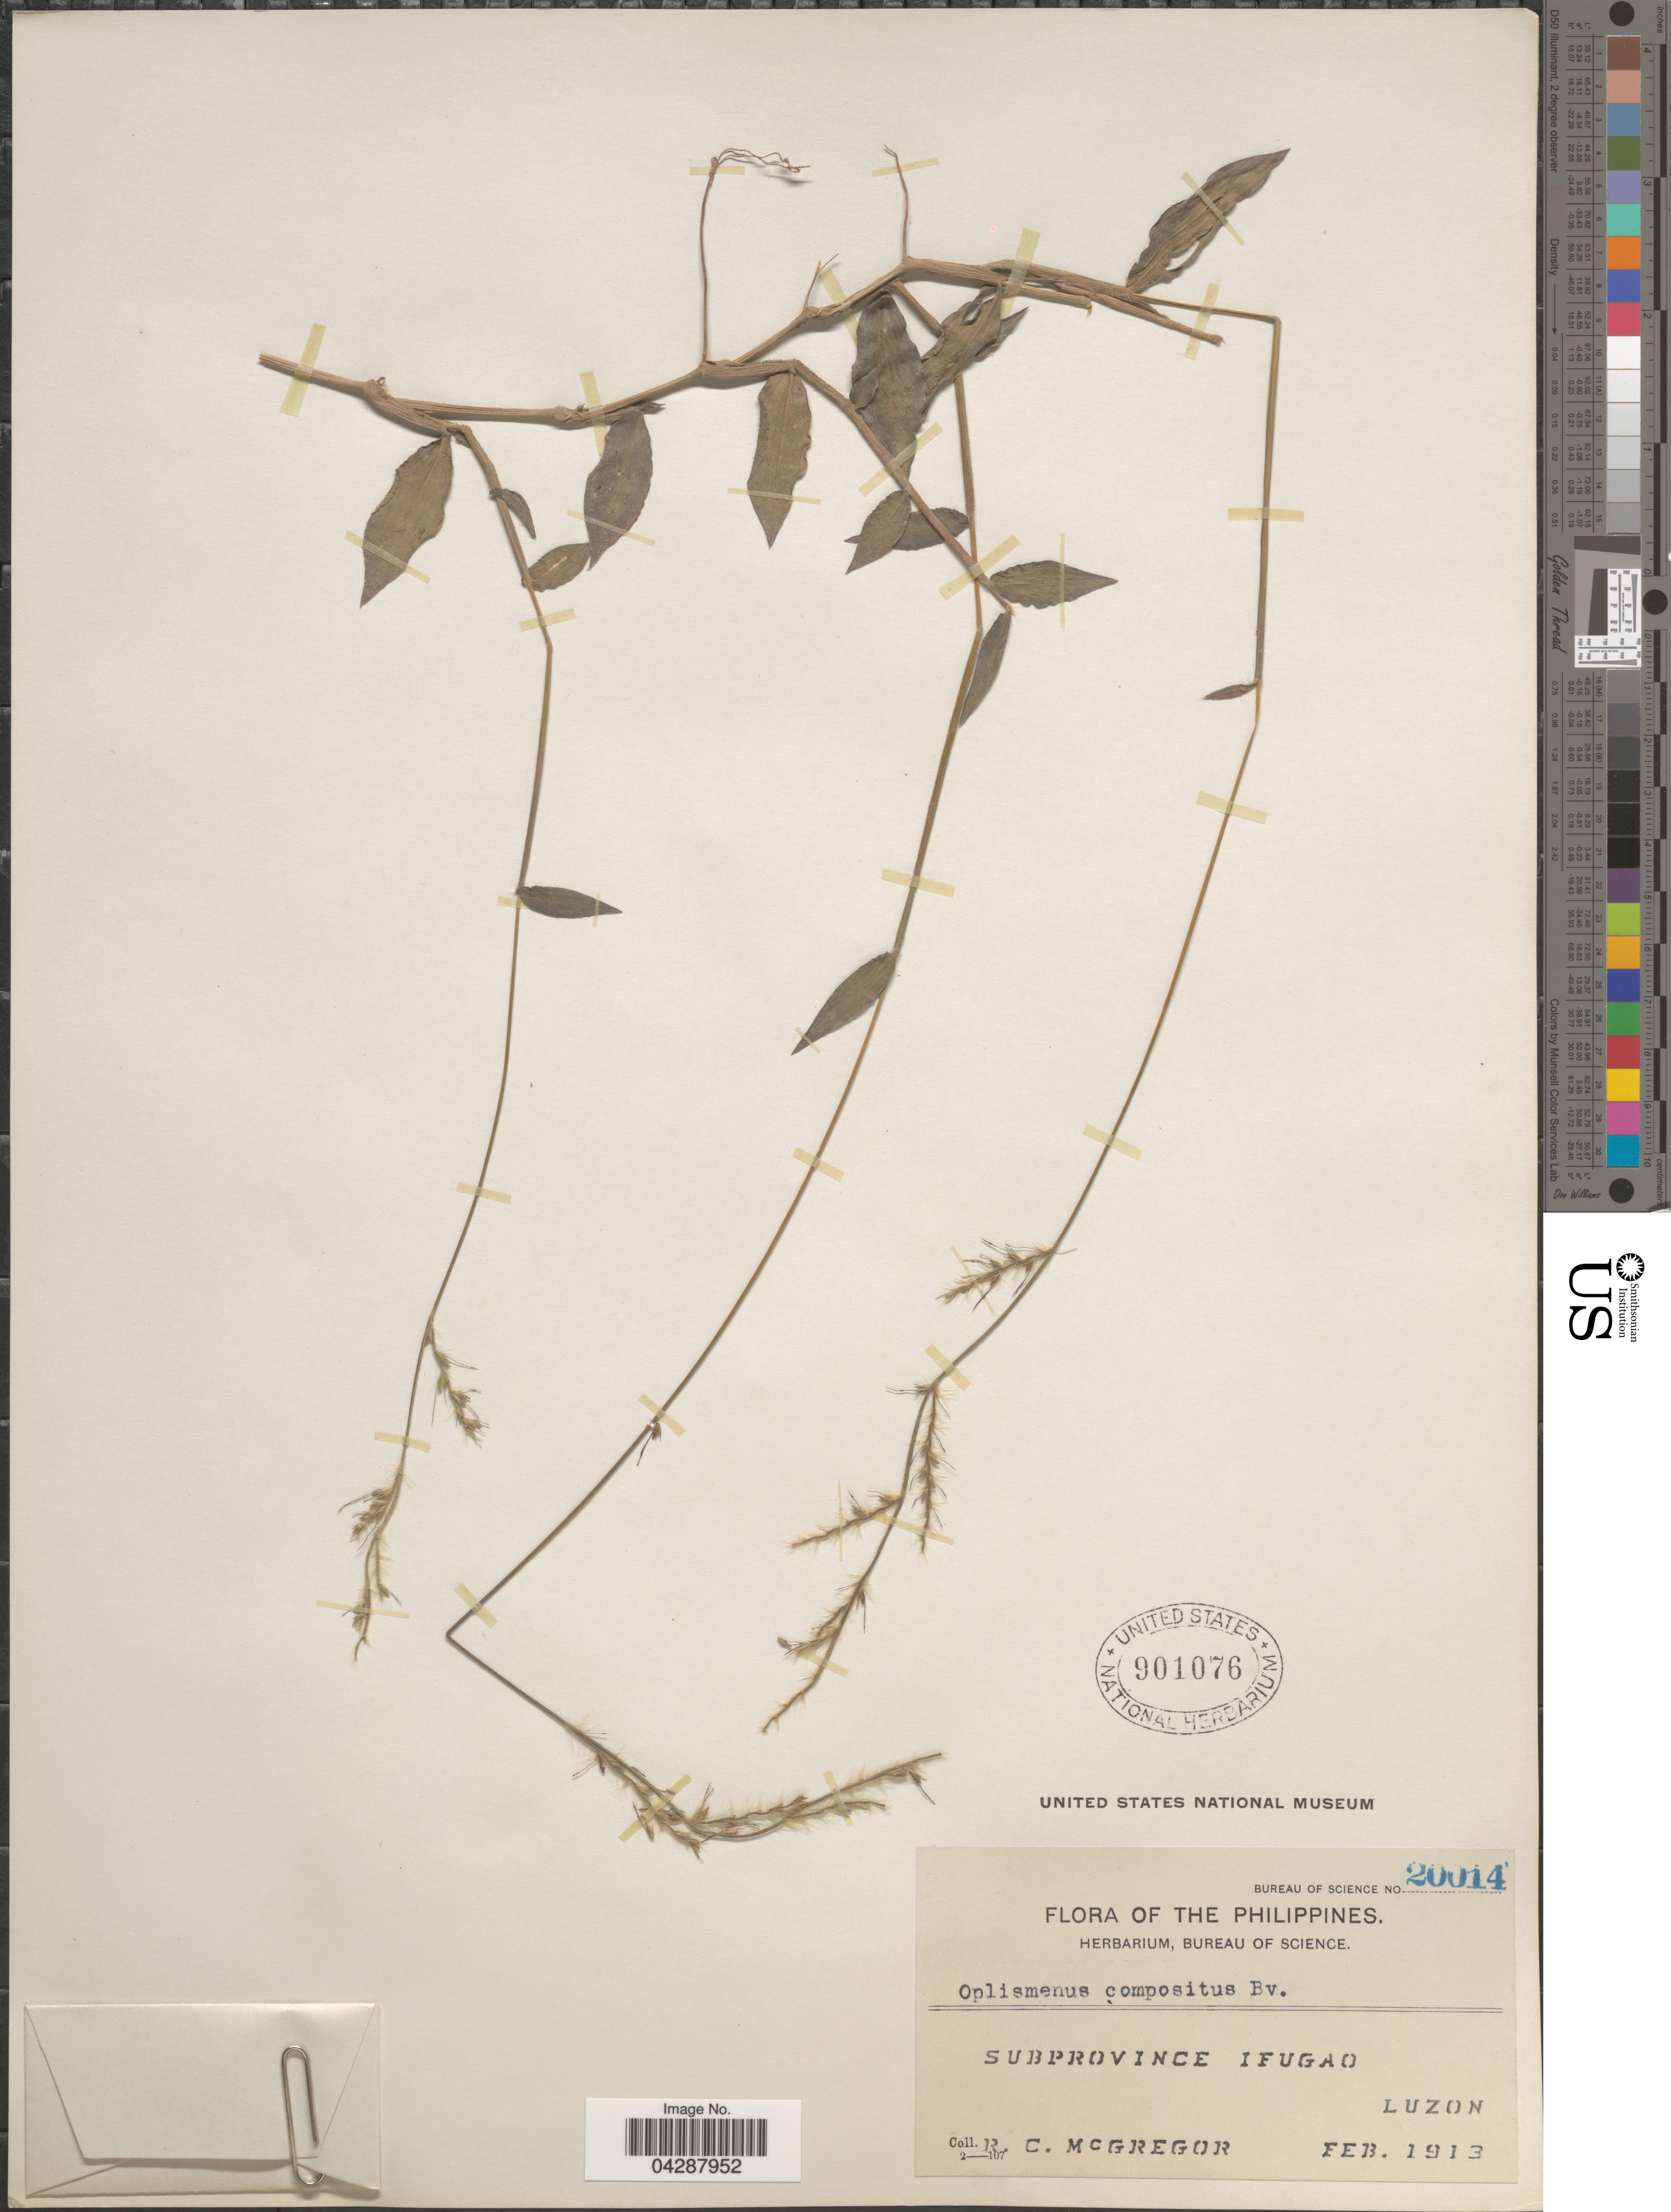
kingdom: Plantae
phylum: Tracheophyta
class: Liliopsida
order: Poales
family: Poaceae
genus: Oplismenus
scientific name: Oplismenus compositus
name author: (L.) P. Beauv.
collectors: R. C. McGregor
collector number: Bureau of Science 20014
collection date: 1913-02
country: Philippines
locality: Subprovince Ifugao. Luzon.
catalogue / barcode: US 901076